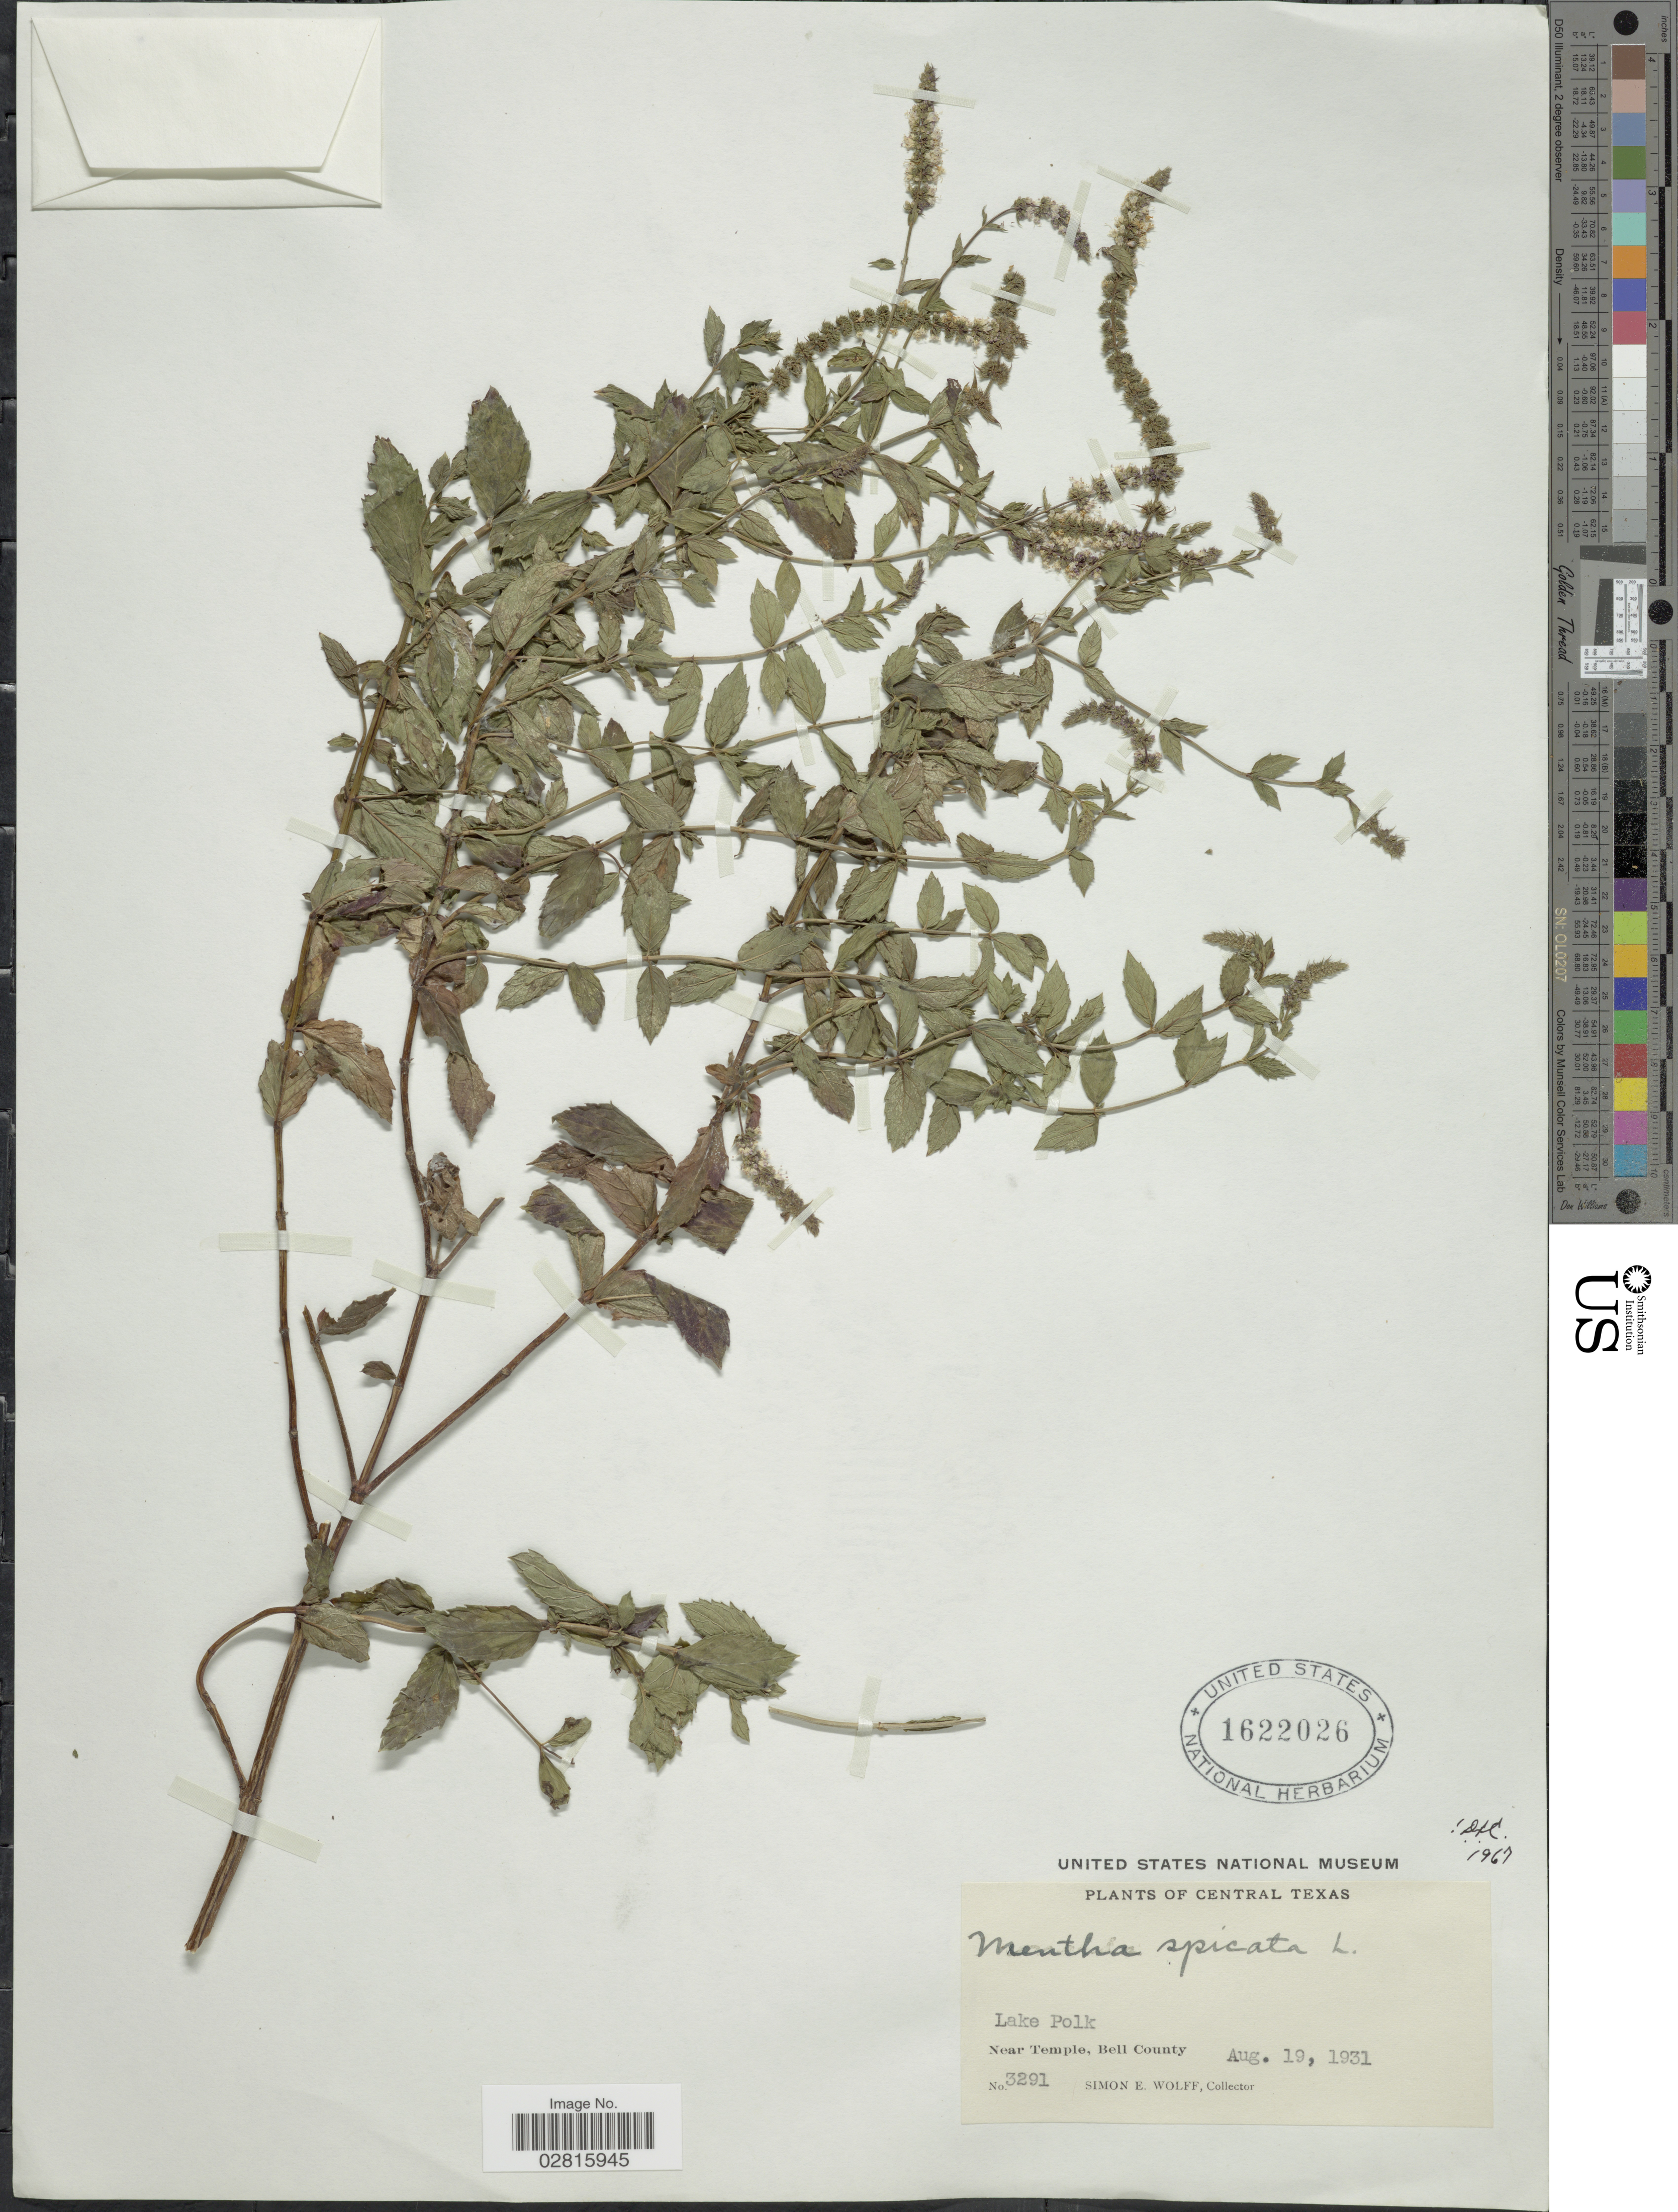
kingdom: Plantae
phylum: Tracheophyta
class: Magnoliopsida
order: Lamiales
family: Lamiaceae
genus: Mentha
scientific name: Mentha spicata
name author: L.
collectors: S. E. Wolff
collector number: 3291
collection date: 1931-08-19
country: United States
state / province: Texas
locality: Central Texas. Lake Polk. Near Temple, Bell County.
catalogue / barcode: US 1622026